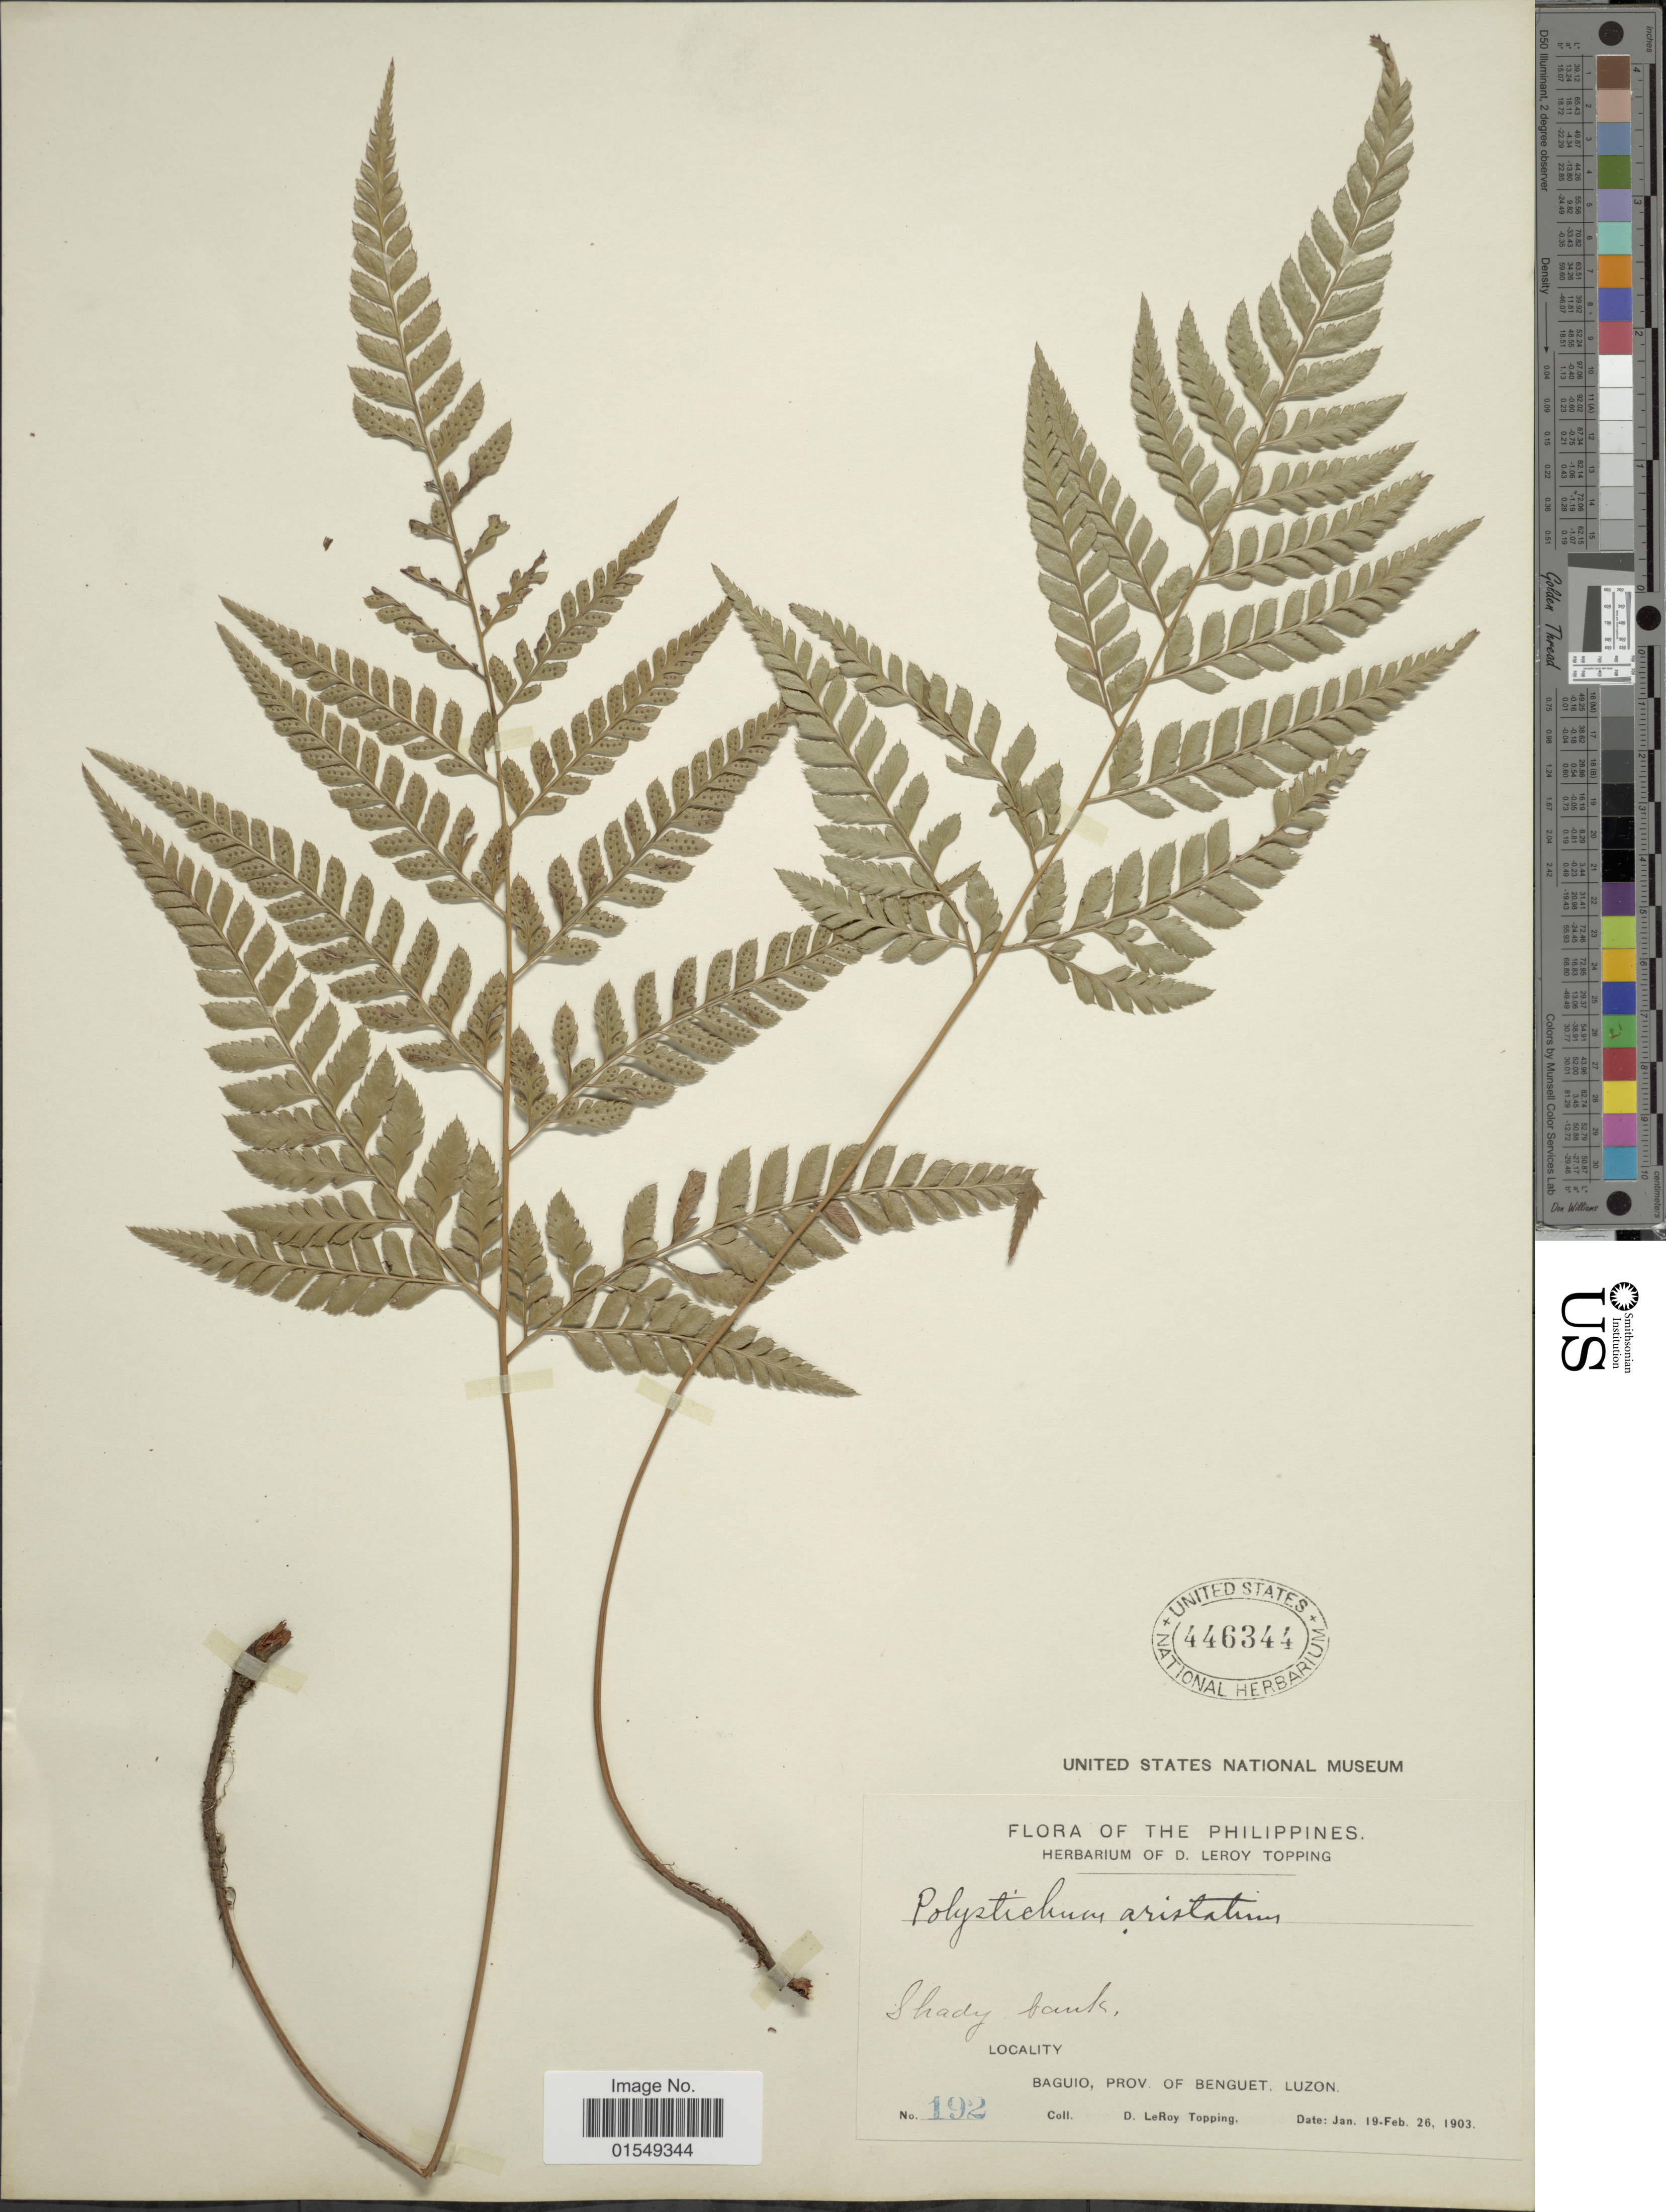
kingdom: Plantae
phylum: Tracheophyta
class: Polypodiopsida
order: Polypodiales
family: Dryopteridaceae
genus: Arachniodes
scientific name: Arachniodes aristata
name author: (G. Forst.) Tindale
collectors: D. L. Topping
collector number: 192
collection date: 1903-01-19/1903-02-26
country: Philippines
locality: Baguio, Prov. of Benguet, Luzon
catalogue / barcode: US 446344